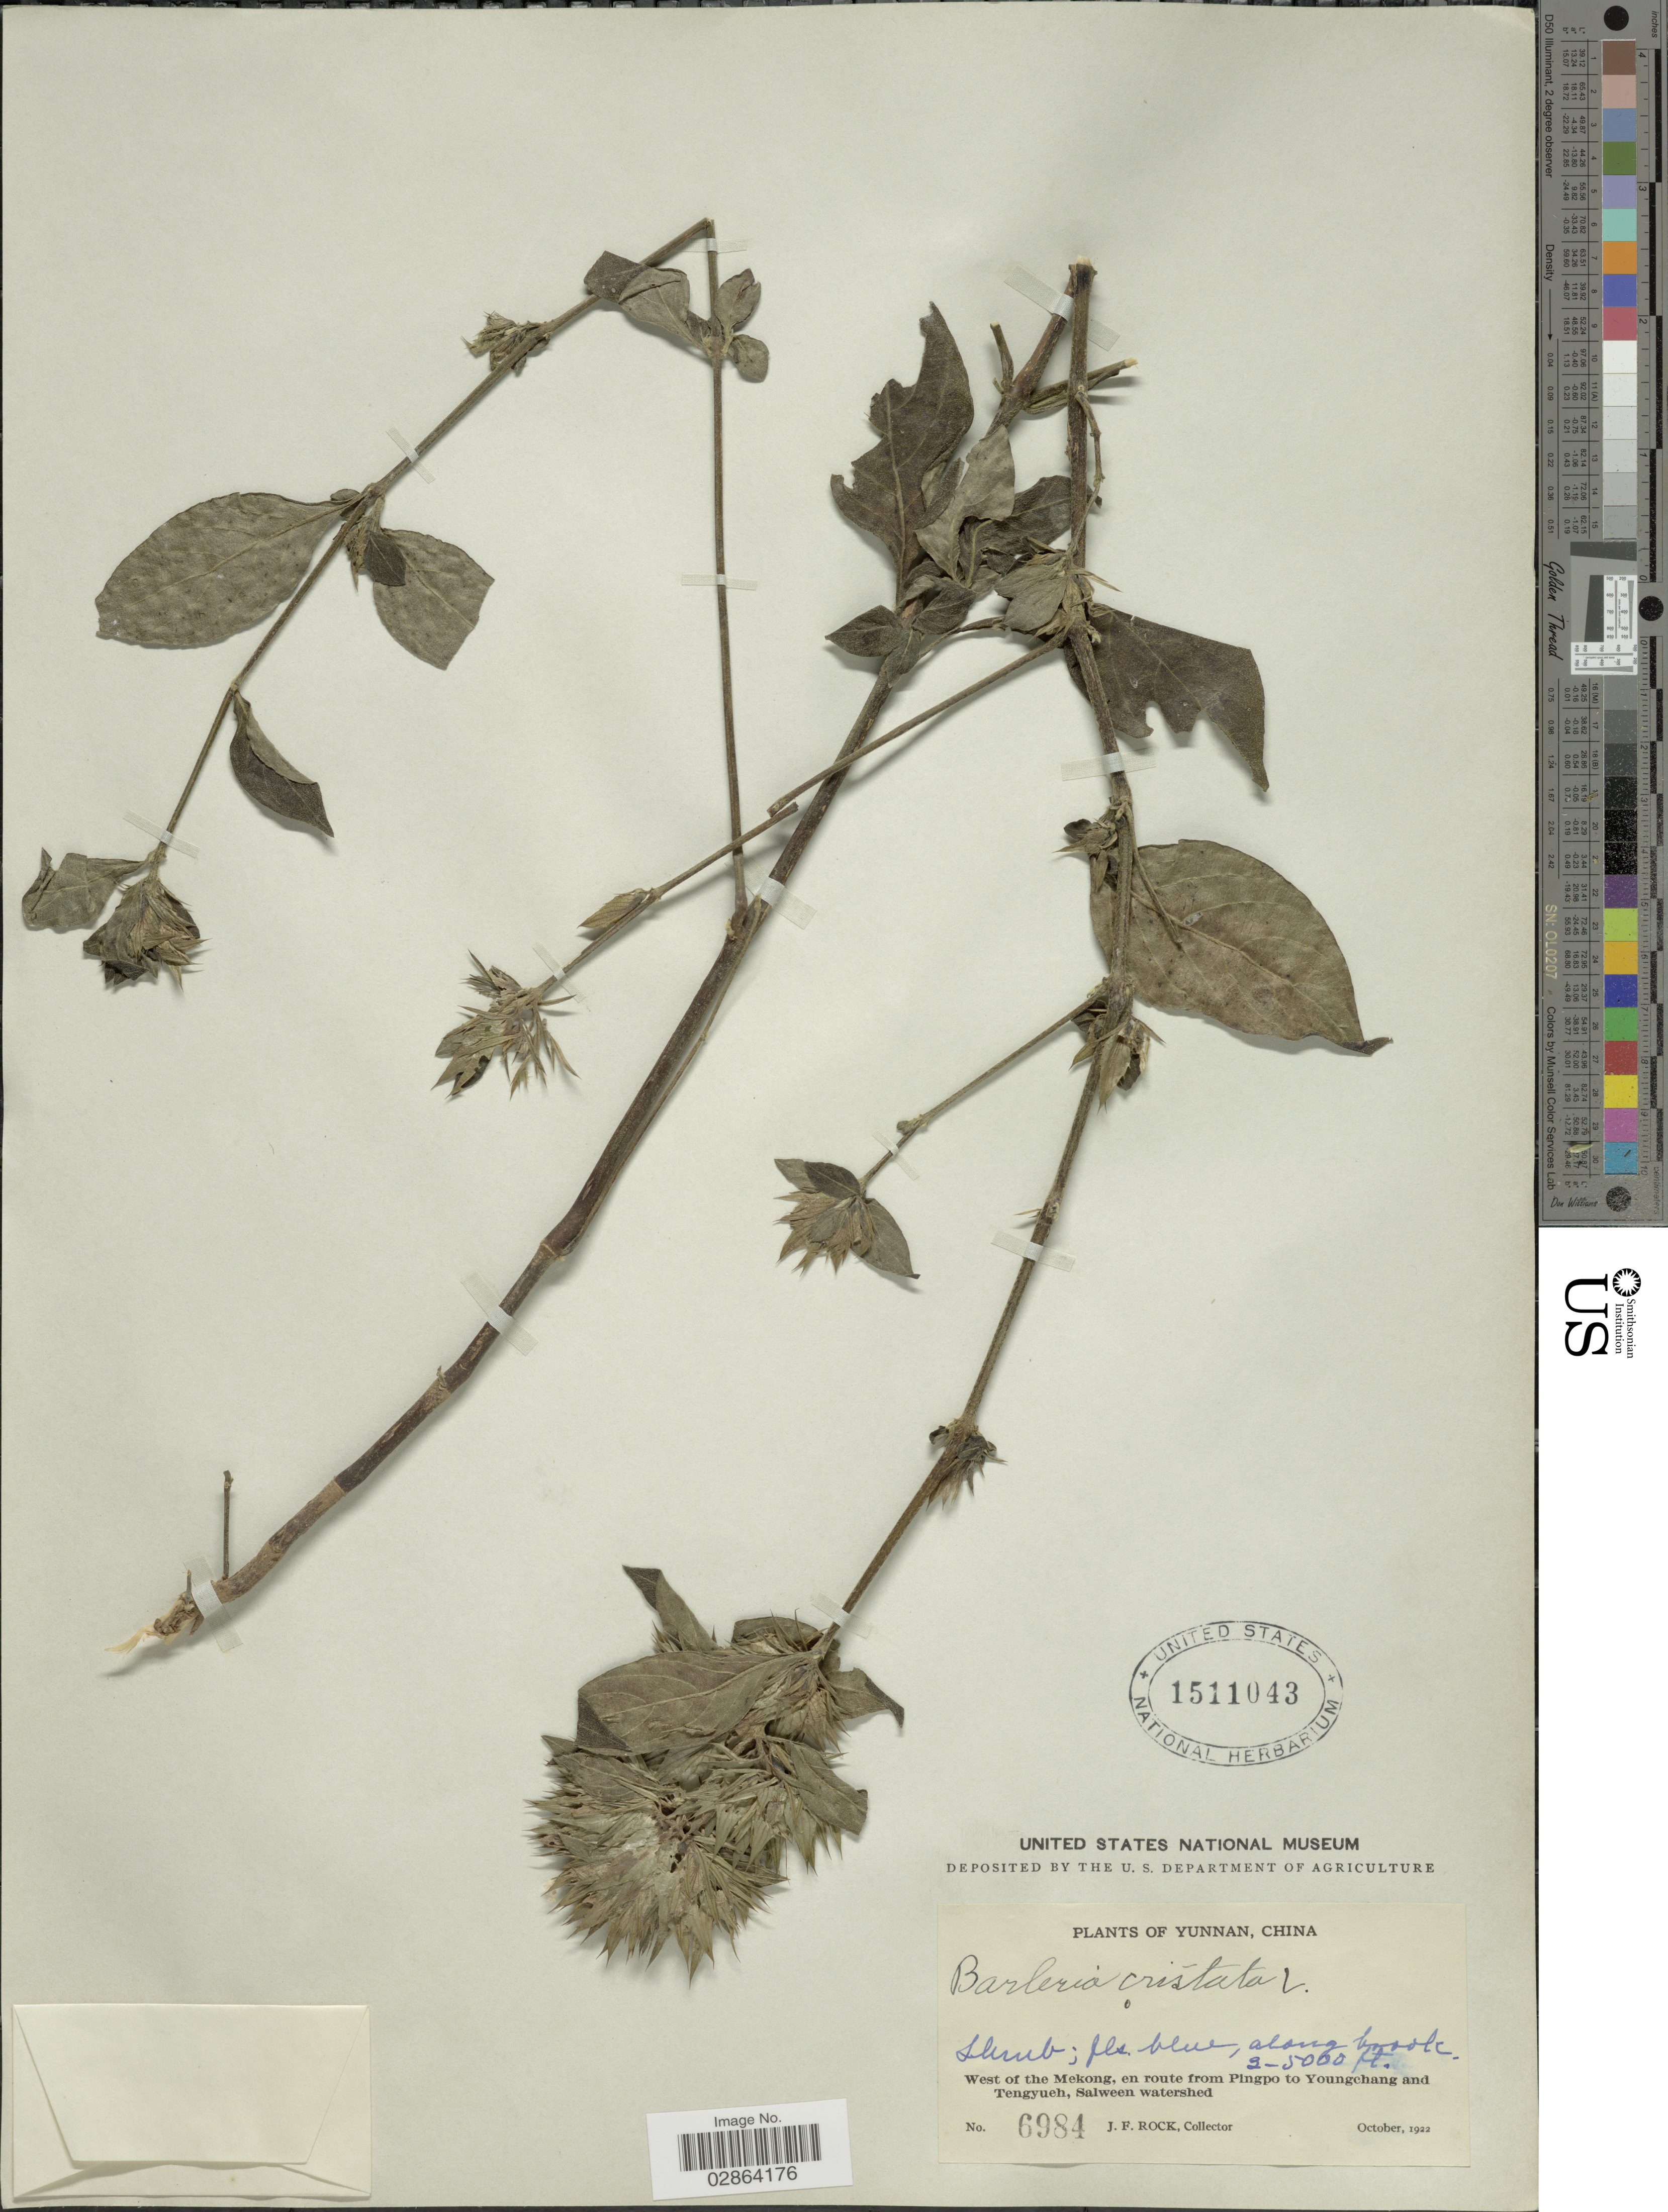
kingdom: Plantae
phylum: Tracheophyta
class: Magnoliopsida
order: Lamiales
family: Acanthaceae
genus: Barleria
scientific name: Barleria cristata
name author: L.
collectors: J. Rock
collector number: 6984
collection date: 1922-10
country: China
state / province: Yunnan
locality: West of the Mekong, en route from Pingpo to Youngchang and Tengyueh, Salween watershed.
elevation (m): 914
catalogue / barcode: US 1511043